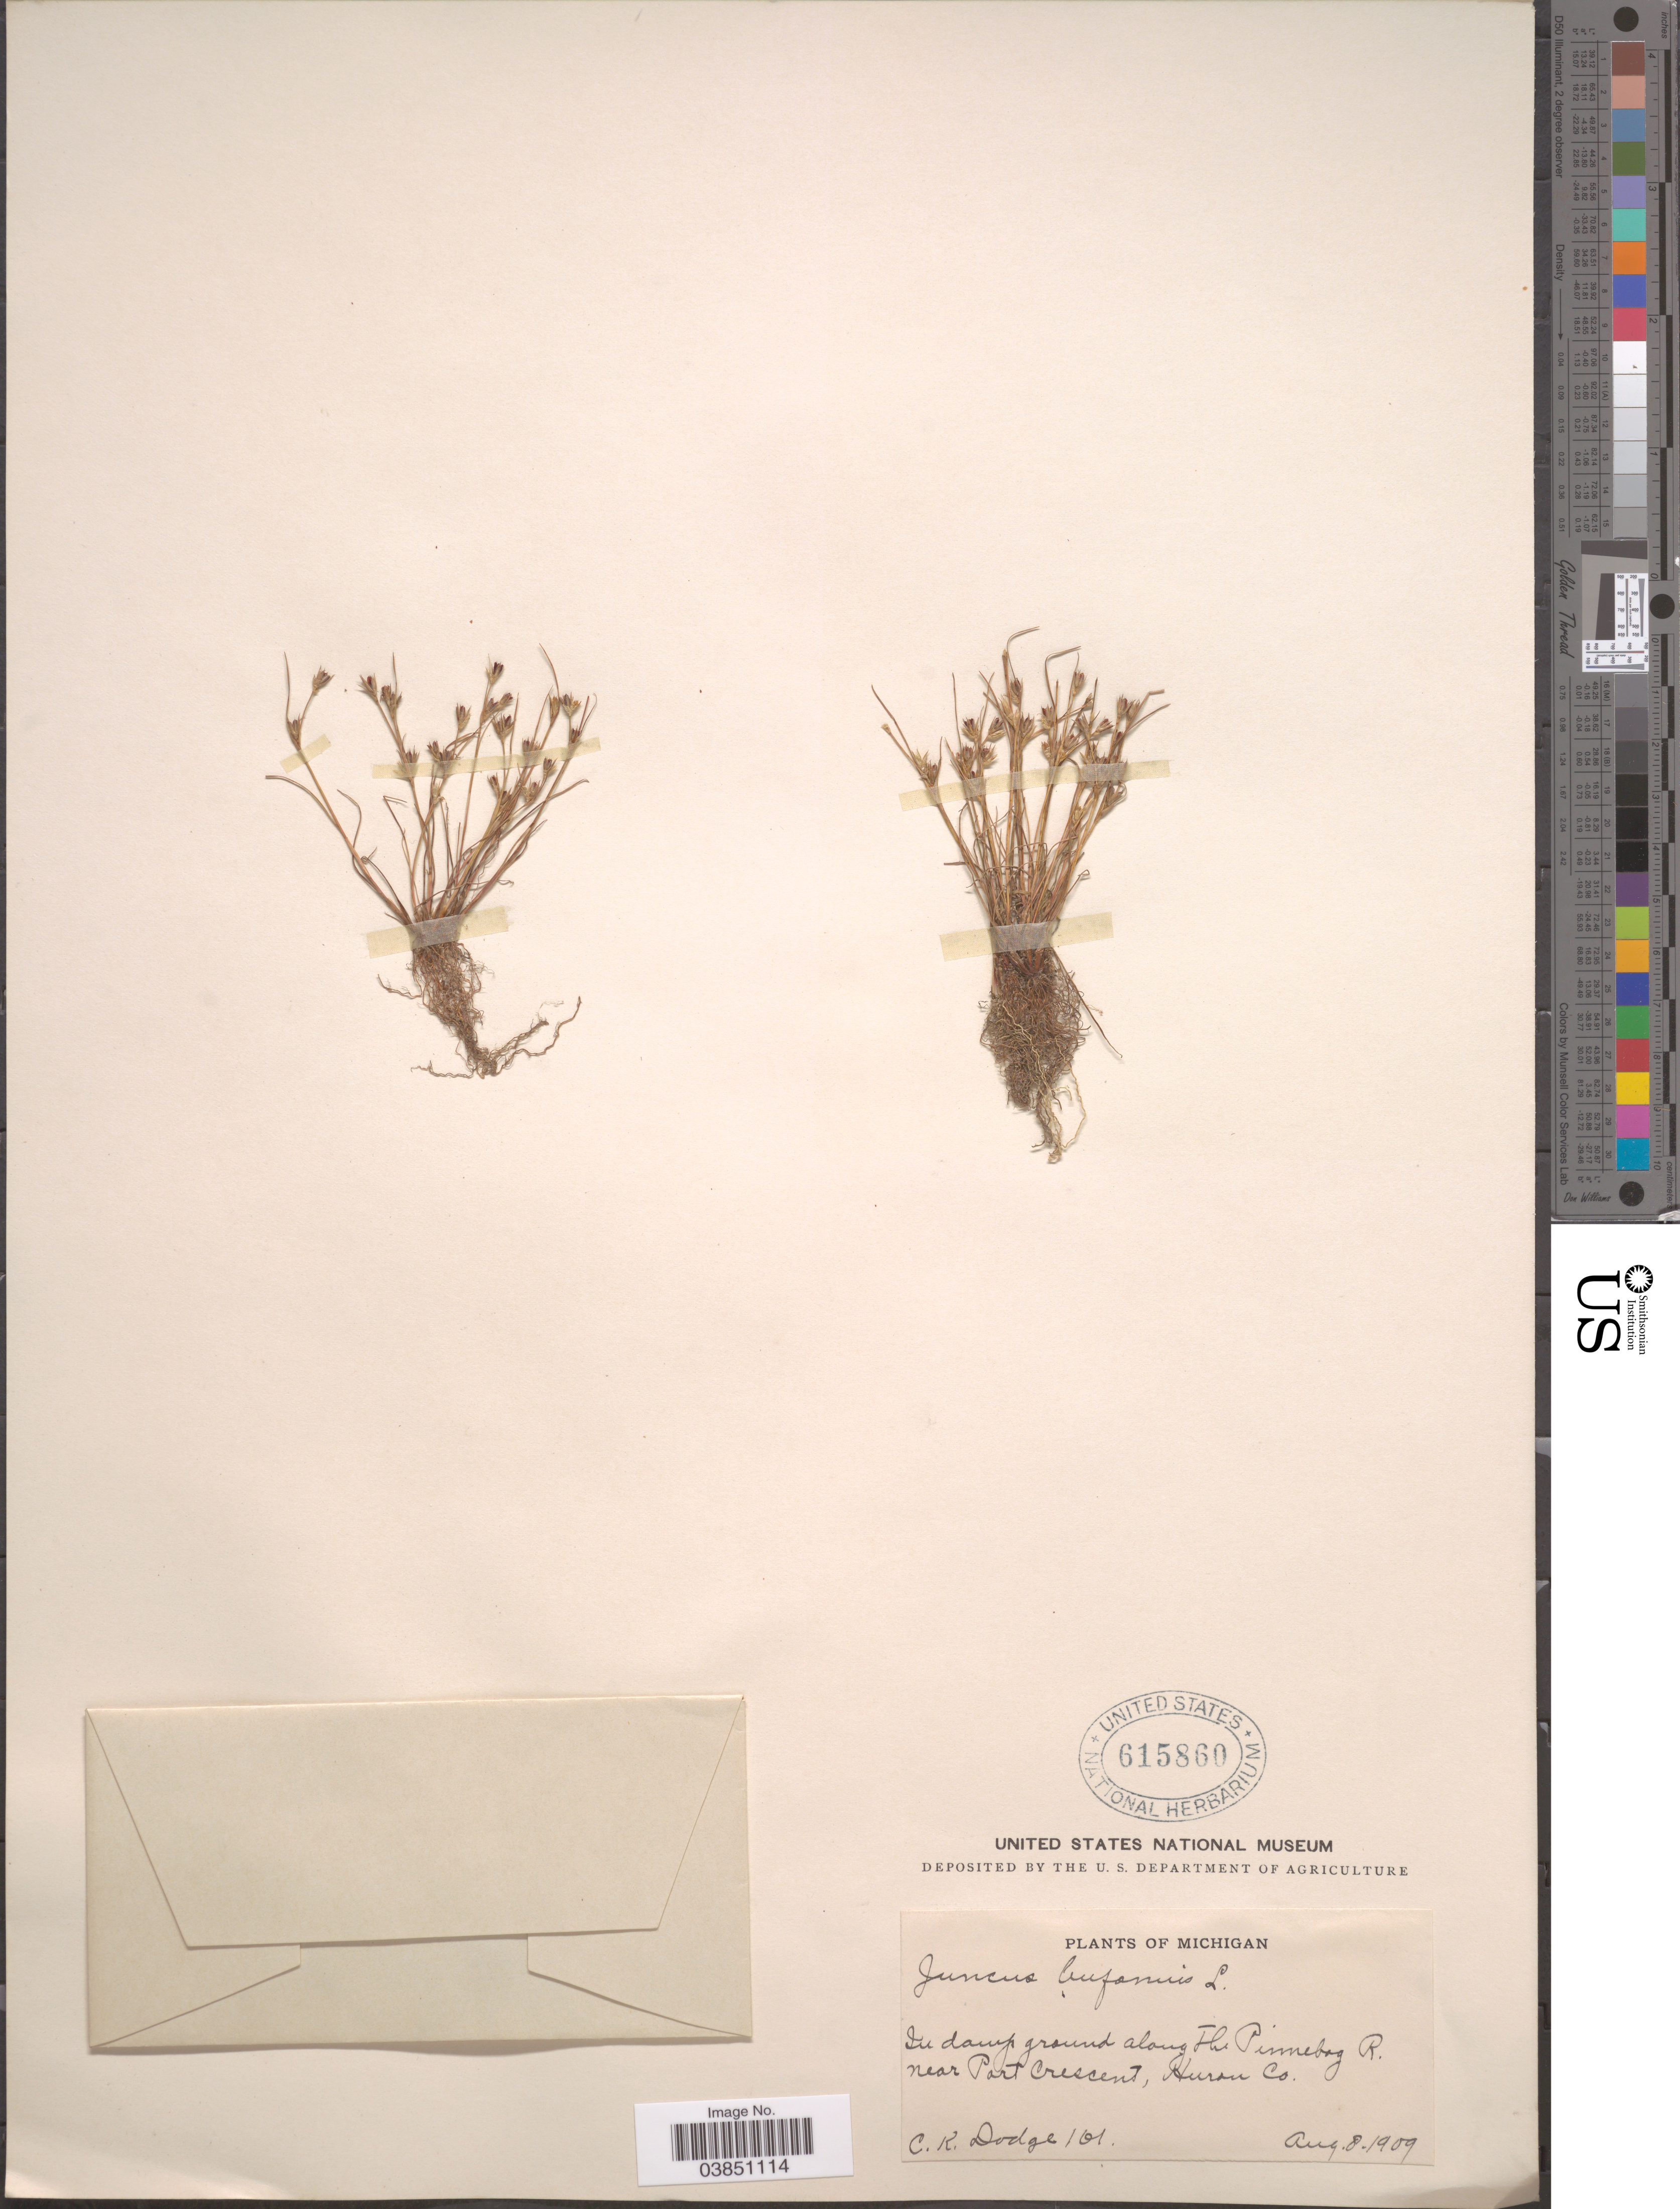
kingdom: Plantae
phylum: Tracheophyta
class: Liliopsida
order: Poales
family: Juncaceae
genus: Juncus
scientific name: Juncus bufonius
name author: L.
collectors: C. Dodge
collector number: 101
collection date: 1909-08-08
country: United States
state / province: Michigan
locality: Along The Pinnebog R. near Port Crescent, Huron Co.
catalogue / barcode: US 615860